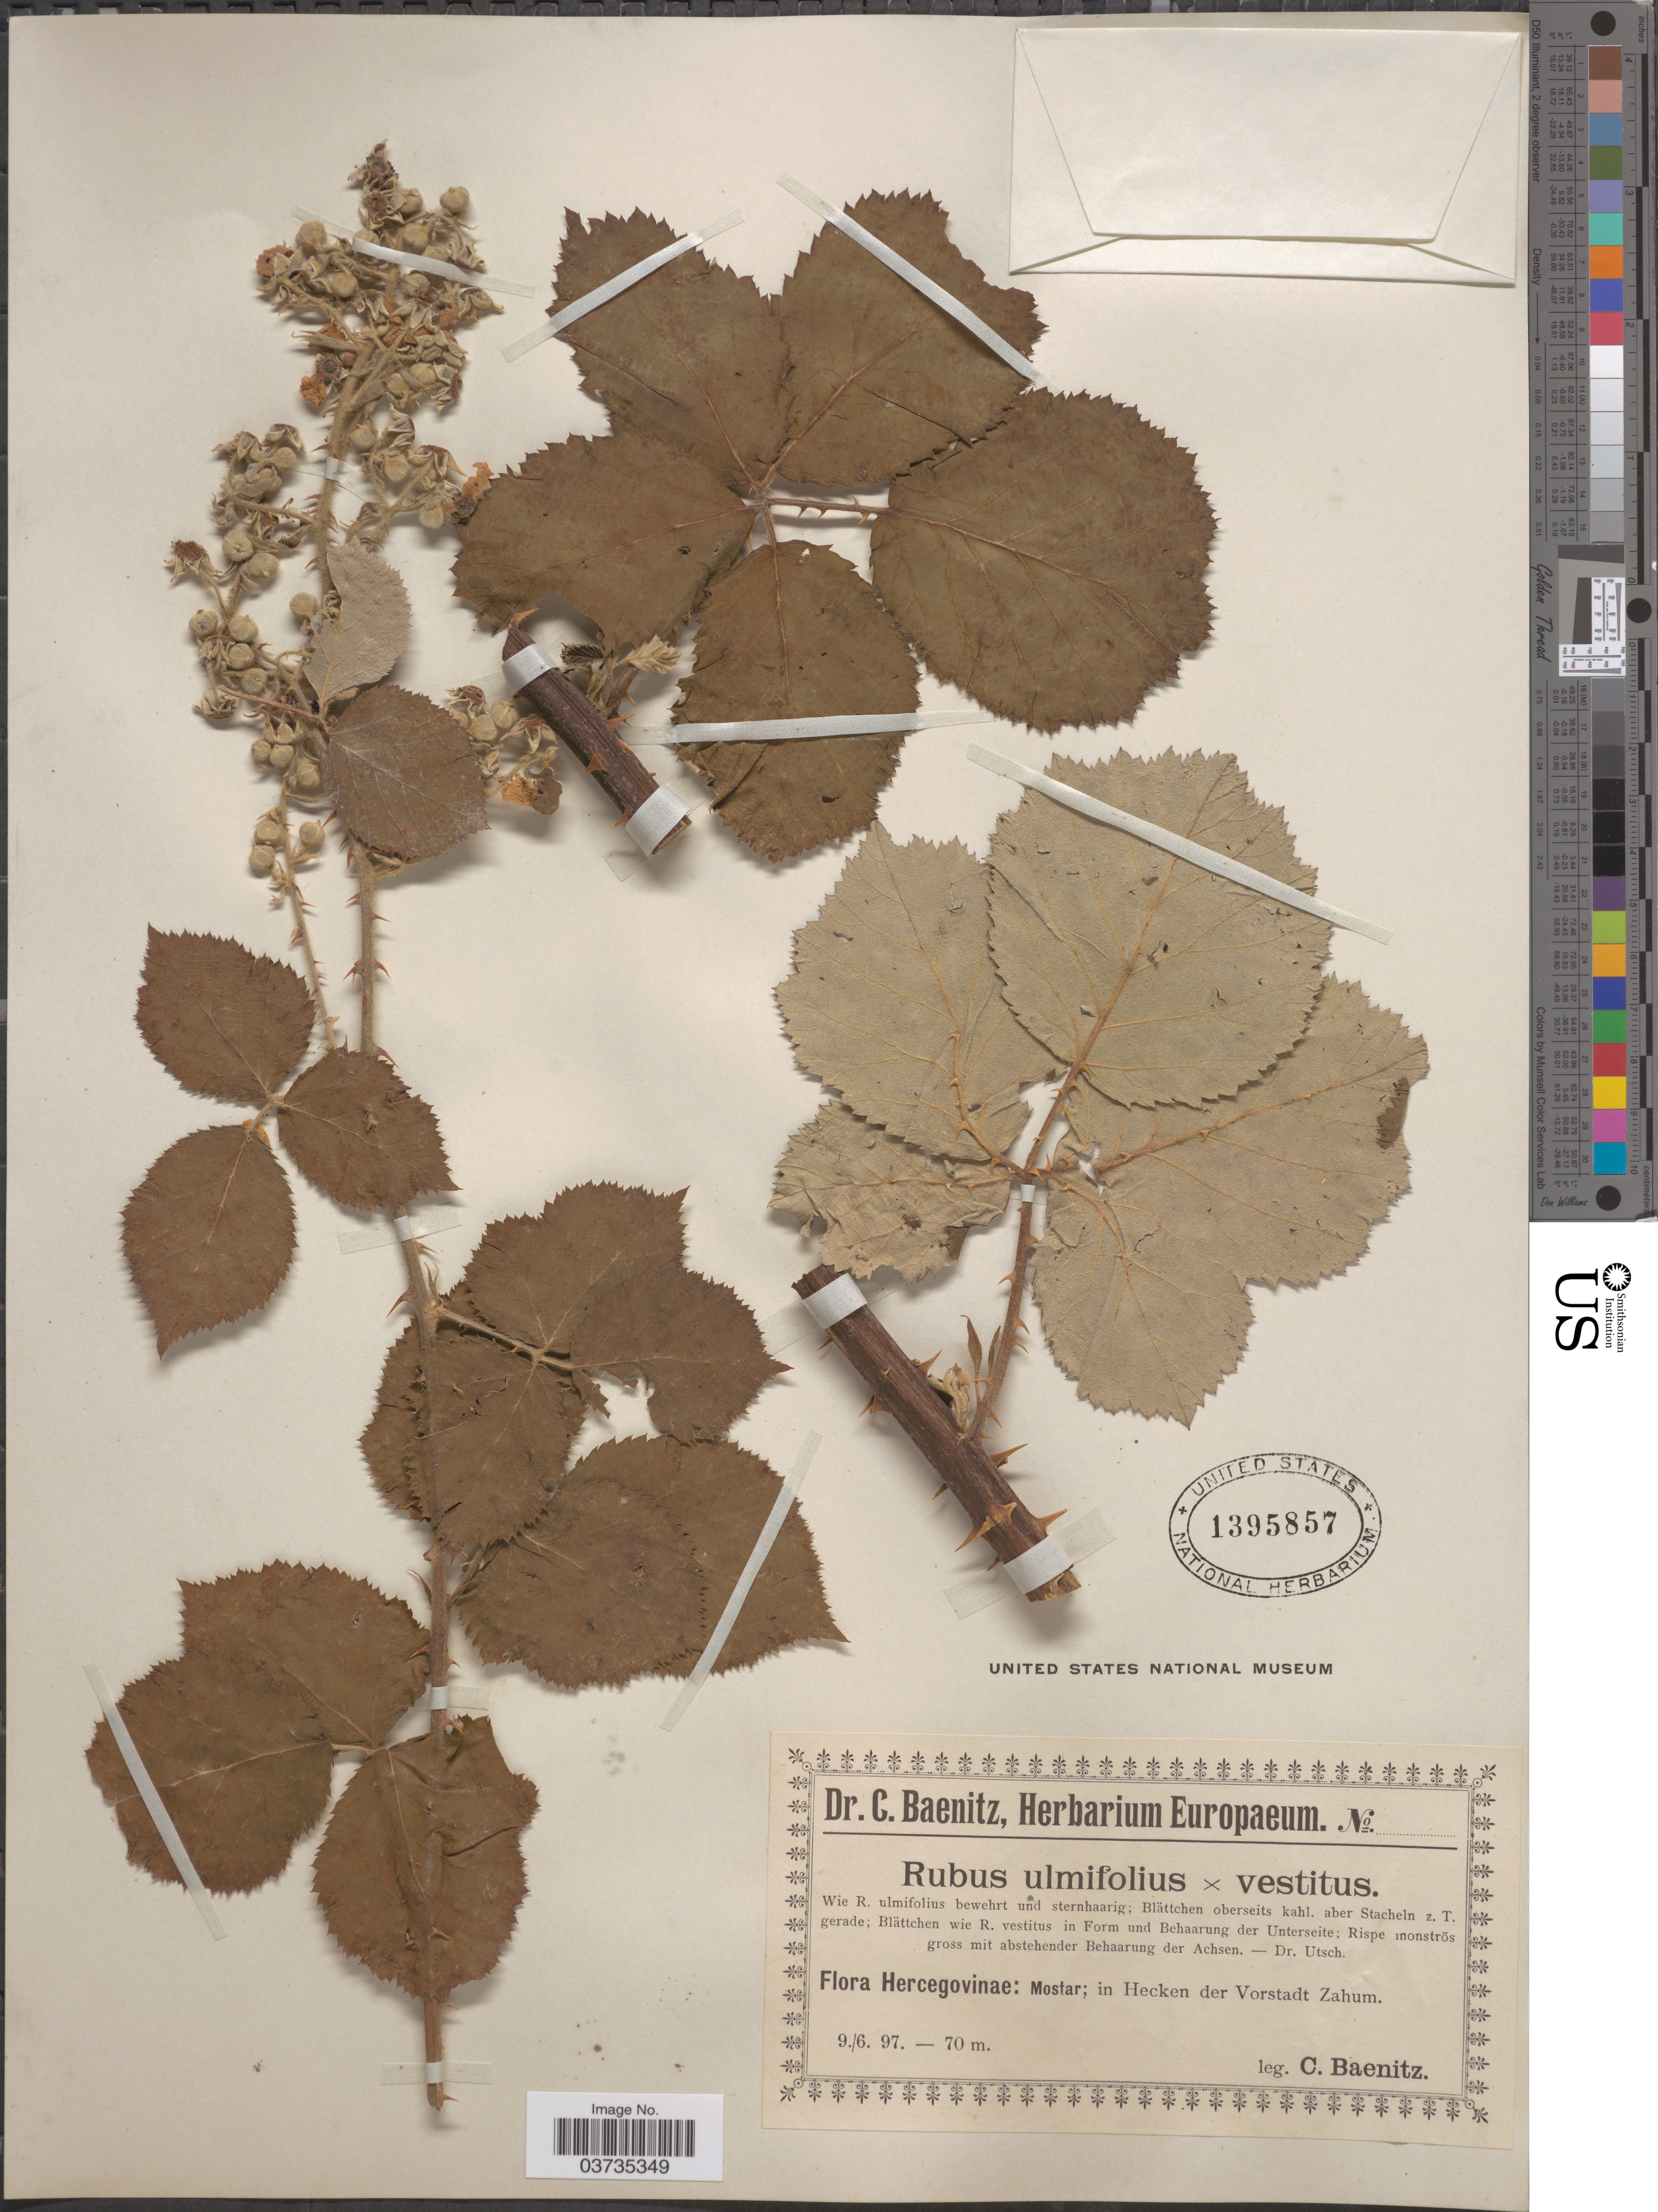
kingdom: Plantae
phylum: Tracheophyta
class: Magnoliopsida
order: Rosales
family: Rosaceae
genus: Rubus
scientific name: Rubus ulmifolius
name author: Schott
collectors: C. G. Baenitz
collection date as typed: Transcribed d/m/y: 9/6/97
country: Bosnia and Herzegovina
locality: Hercegovinae: Mostar; in Hecken der Vorstadt Zahum.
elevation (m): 70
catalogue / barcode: US 1395857